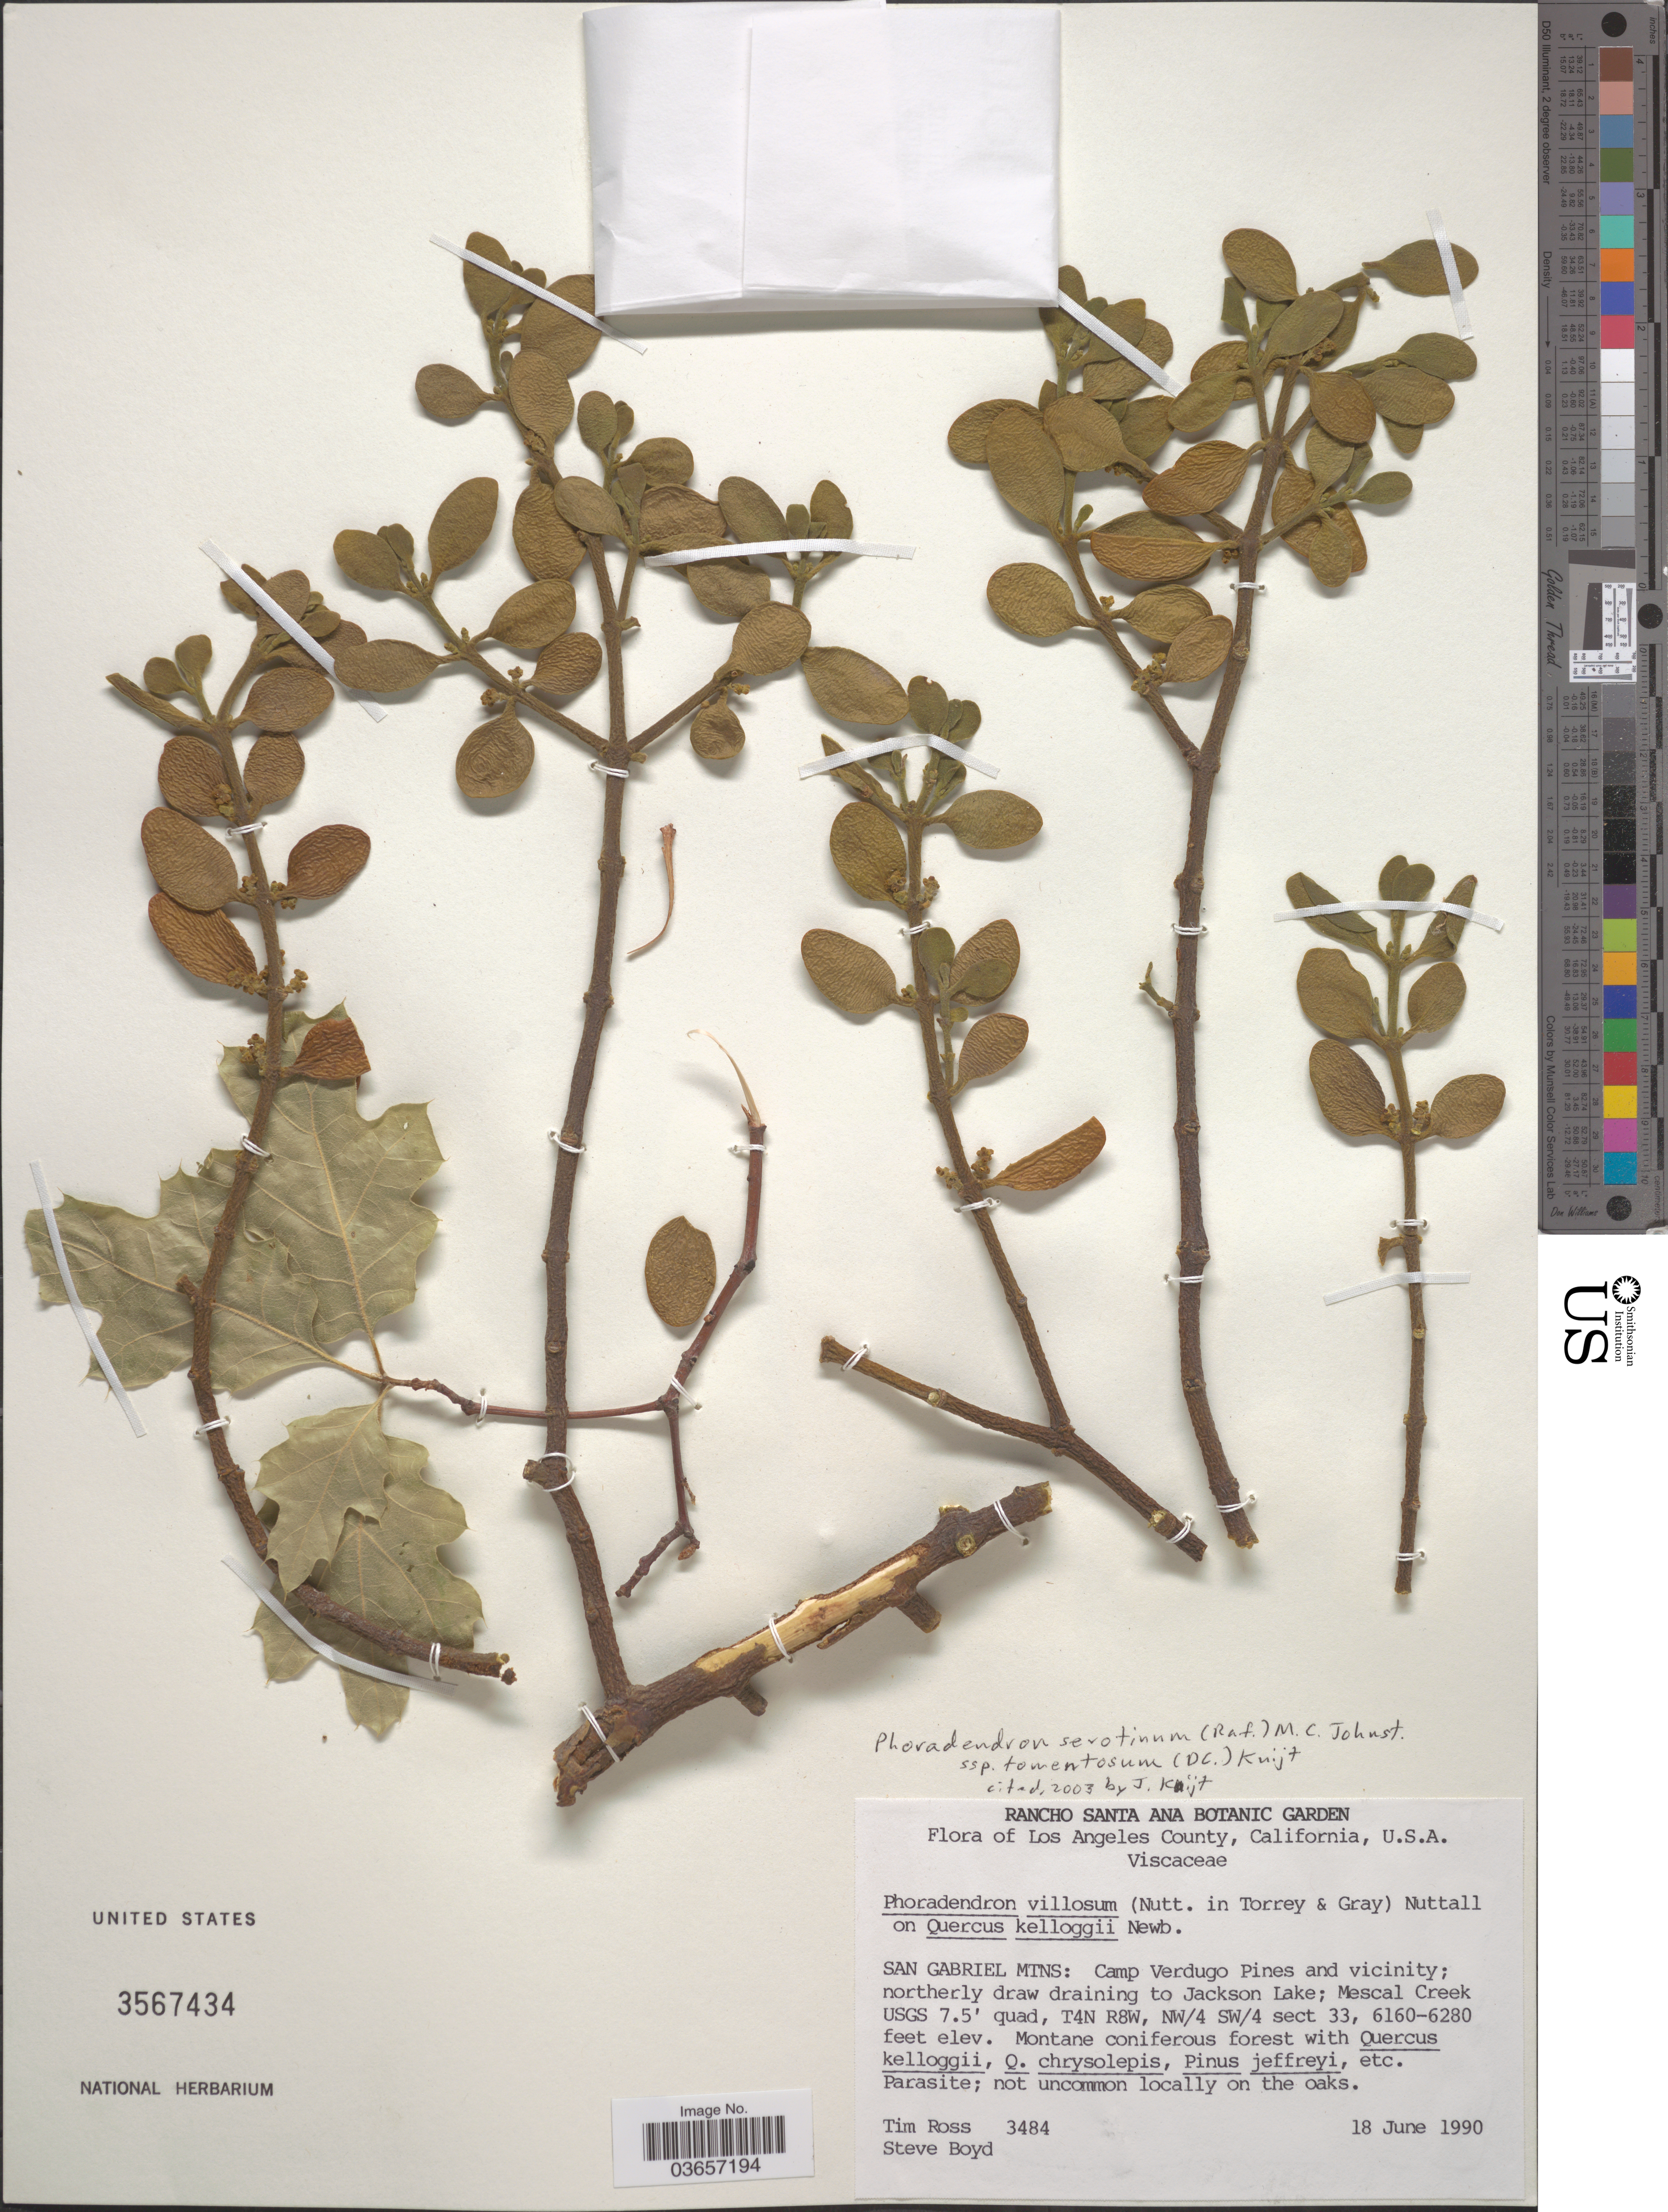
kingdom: Plantae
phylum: Tracheophyta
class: Magnoliopsida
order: Santalales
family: Viscaceae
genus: Phoradendron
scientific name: Phoradendron tomentosum subsp. tomentosum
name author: DC.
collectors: T. Ross & S. Boyd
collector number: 3484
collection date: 1990-06-18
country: United States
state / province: California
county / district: Los Angeles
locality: Los Angeles County, U.S.A. San Gabriel Mtns: Camp Verdugo Pines and vicinity; northerly draw draining to Jackson Lake; Mescal Creek USGS 7.5' quad, T4N R8W, NW/4 SW/4 sect 33.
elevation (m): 1878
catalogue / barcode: US 3567434